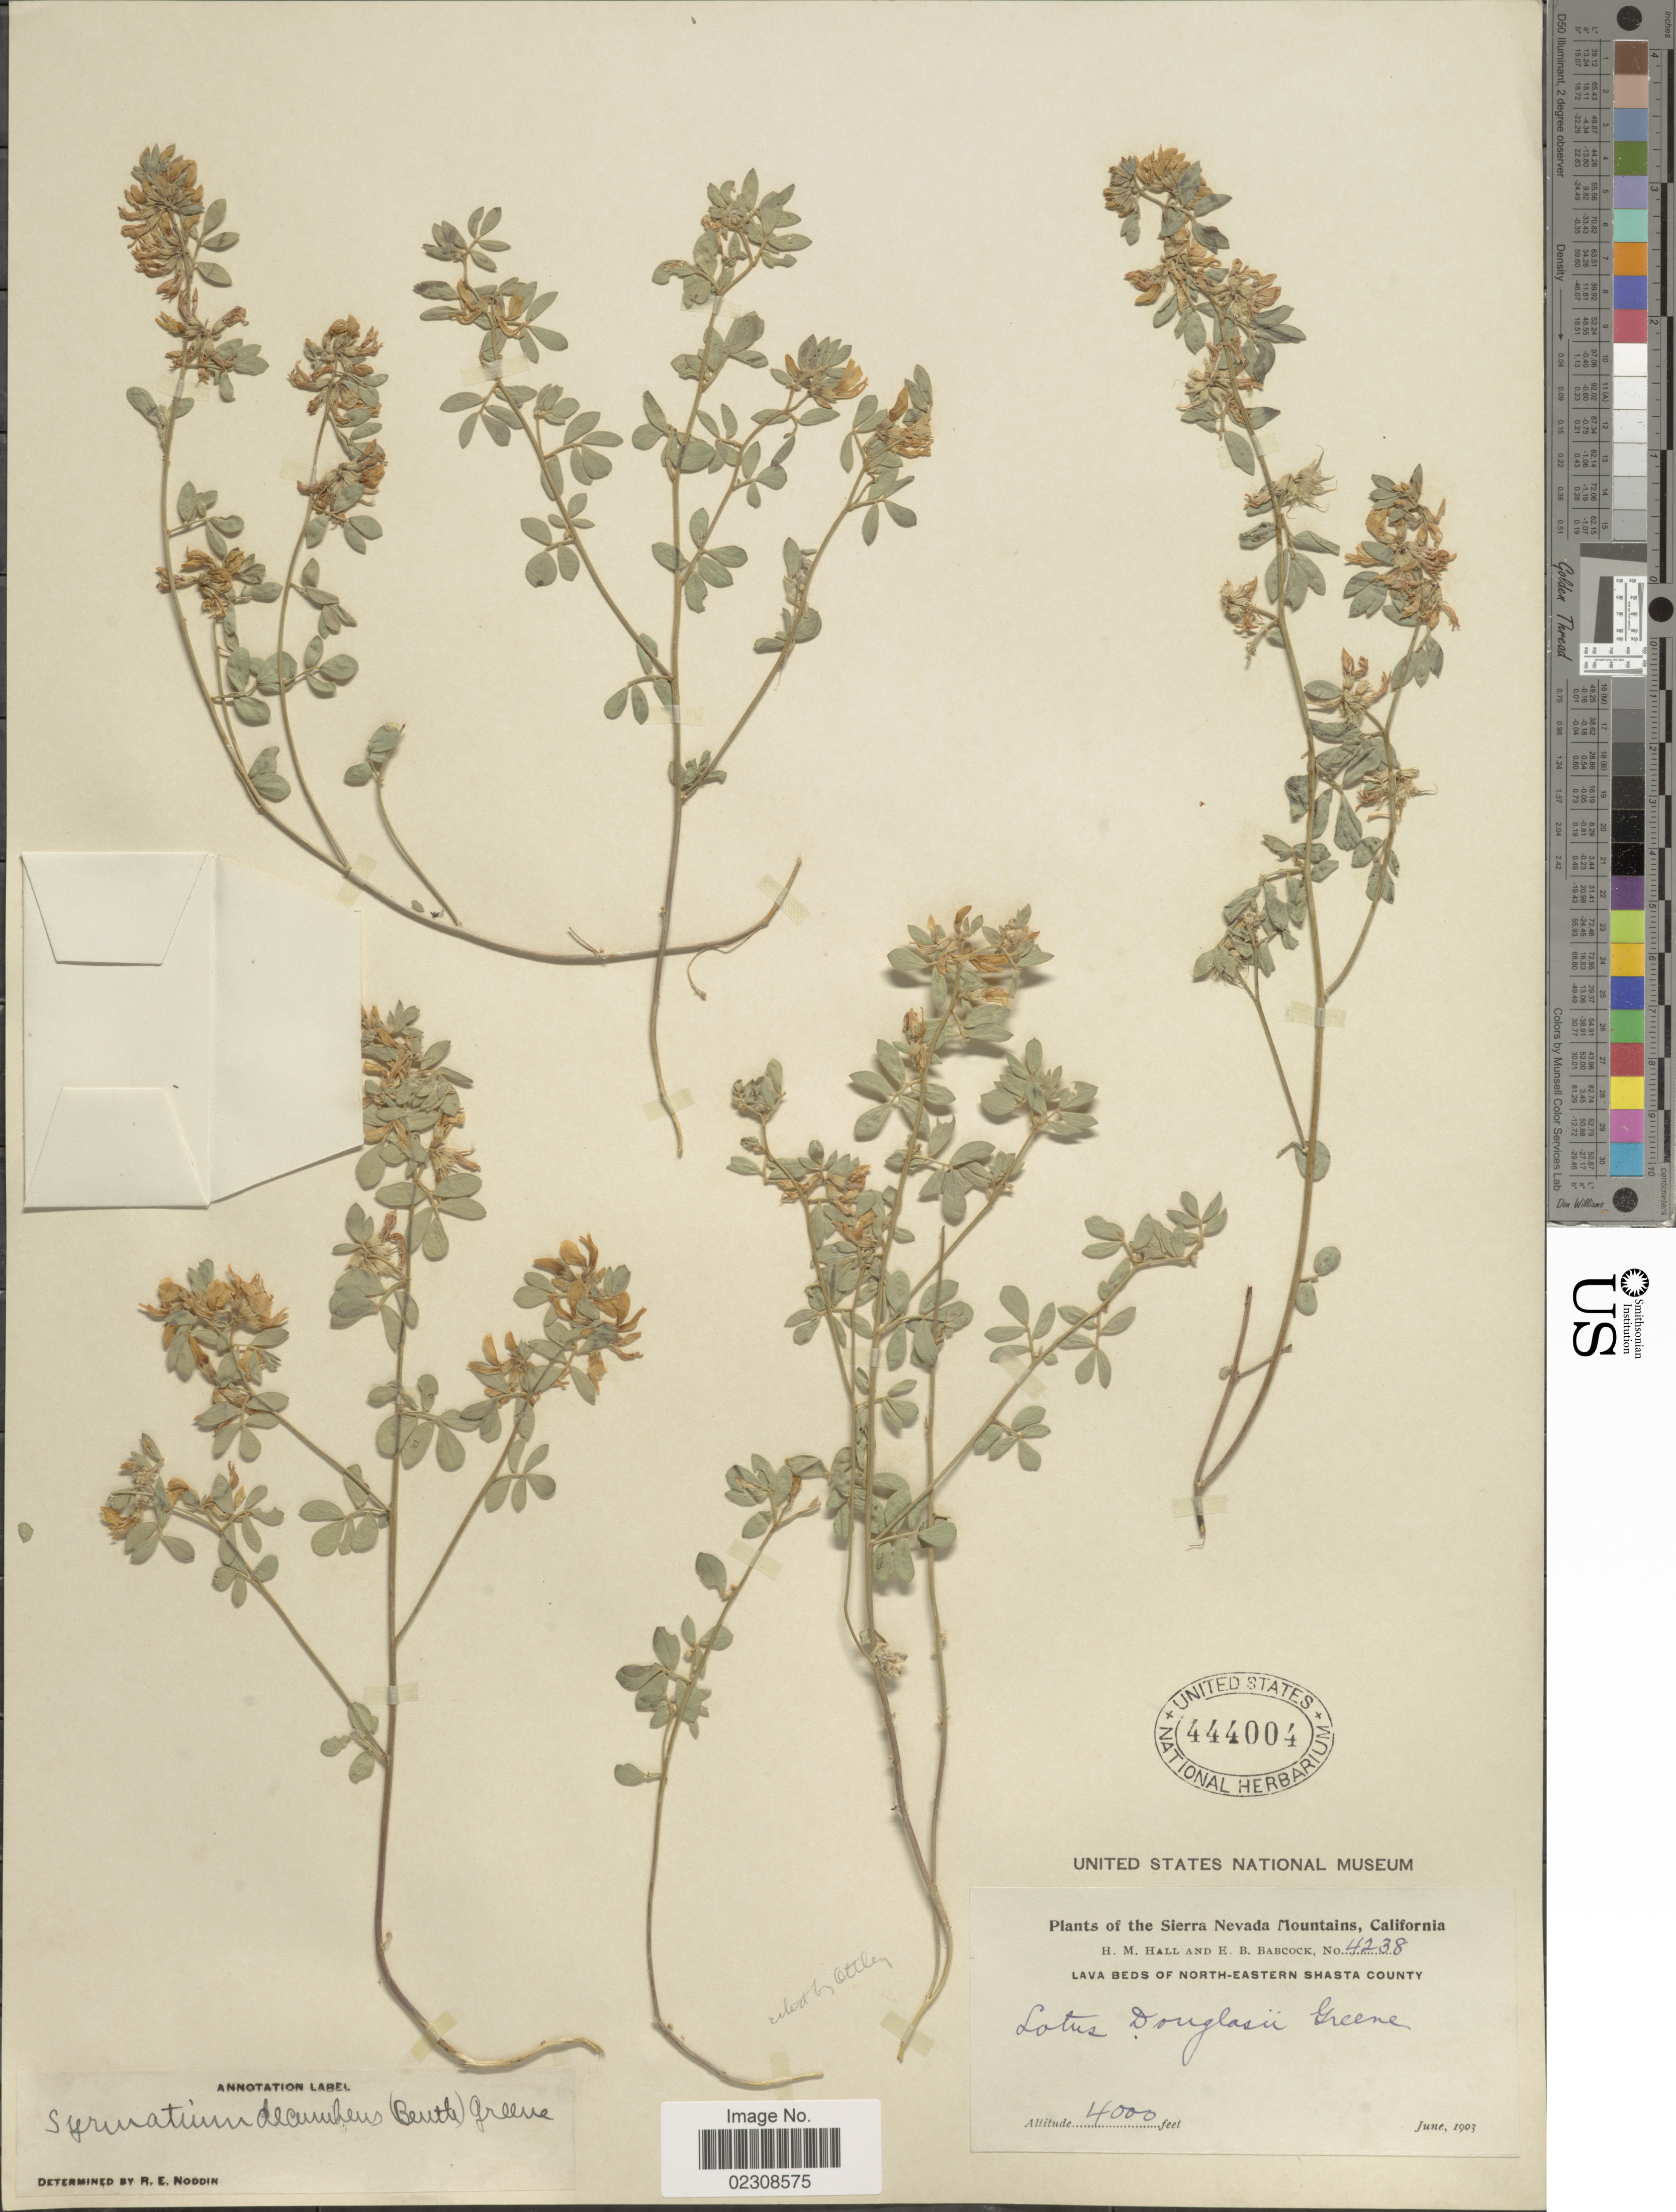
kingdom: Plantae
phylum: Tracheophyta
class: Magnoliopsida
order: Fabales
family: Fabaceae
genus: Syrmatium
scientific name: Syrmatium decumbens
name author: (Benth.) Greene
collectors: H. M. Hall & E. B. Babcock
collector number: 4238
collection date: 1903-06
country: United States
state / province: California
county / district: Shasta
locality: Sierra Nevada Mountains. Lava beds of North-eastern Shasta County.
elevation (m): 1219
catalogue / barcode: US 44404